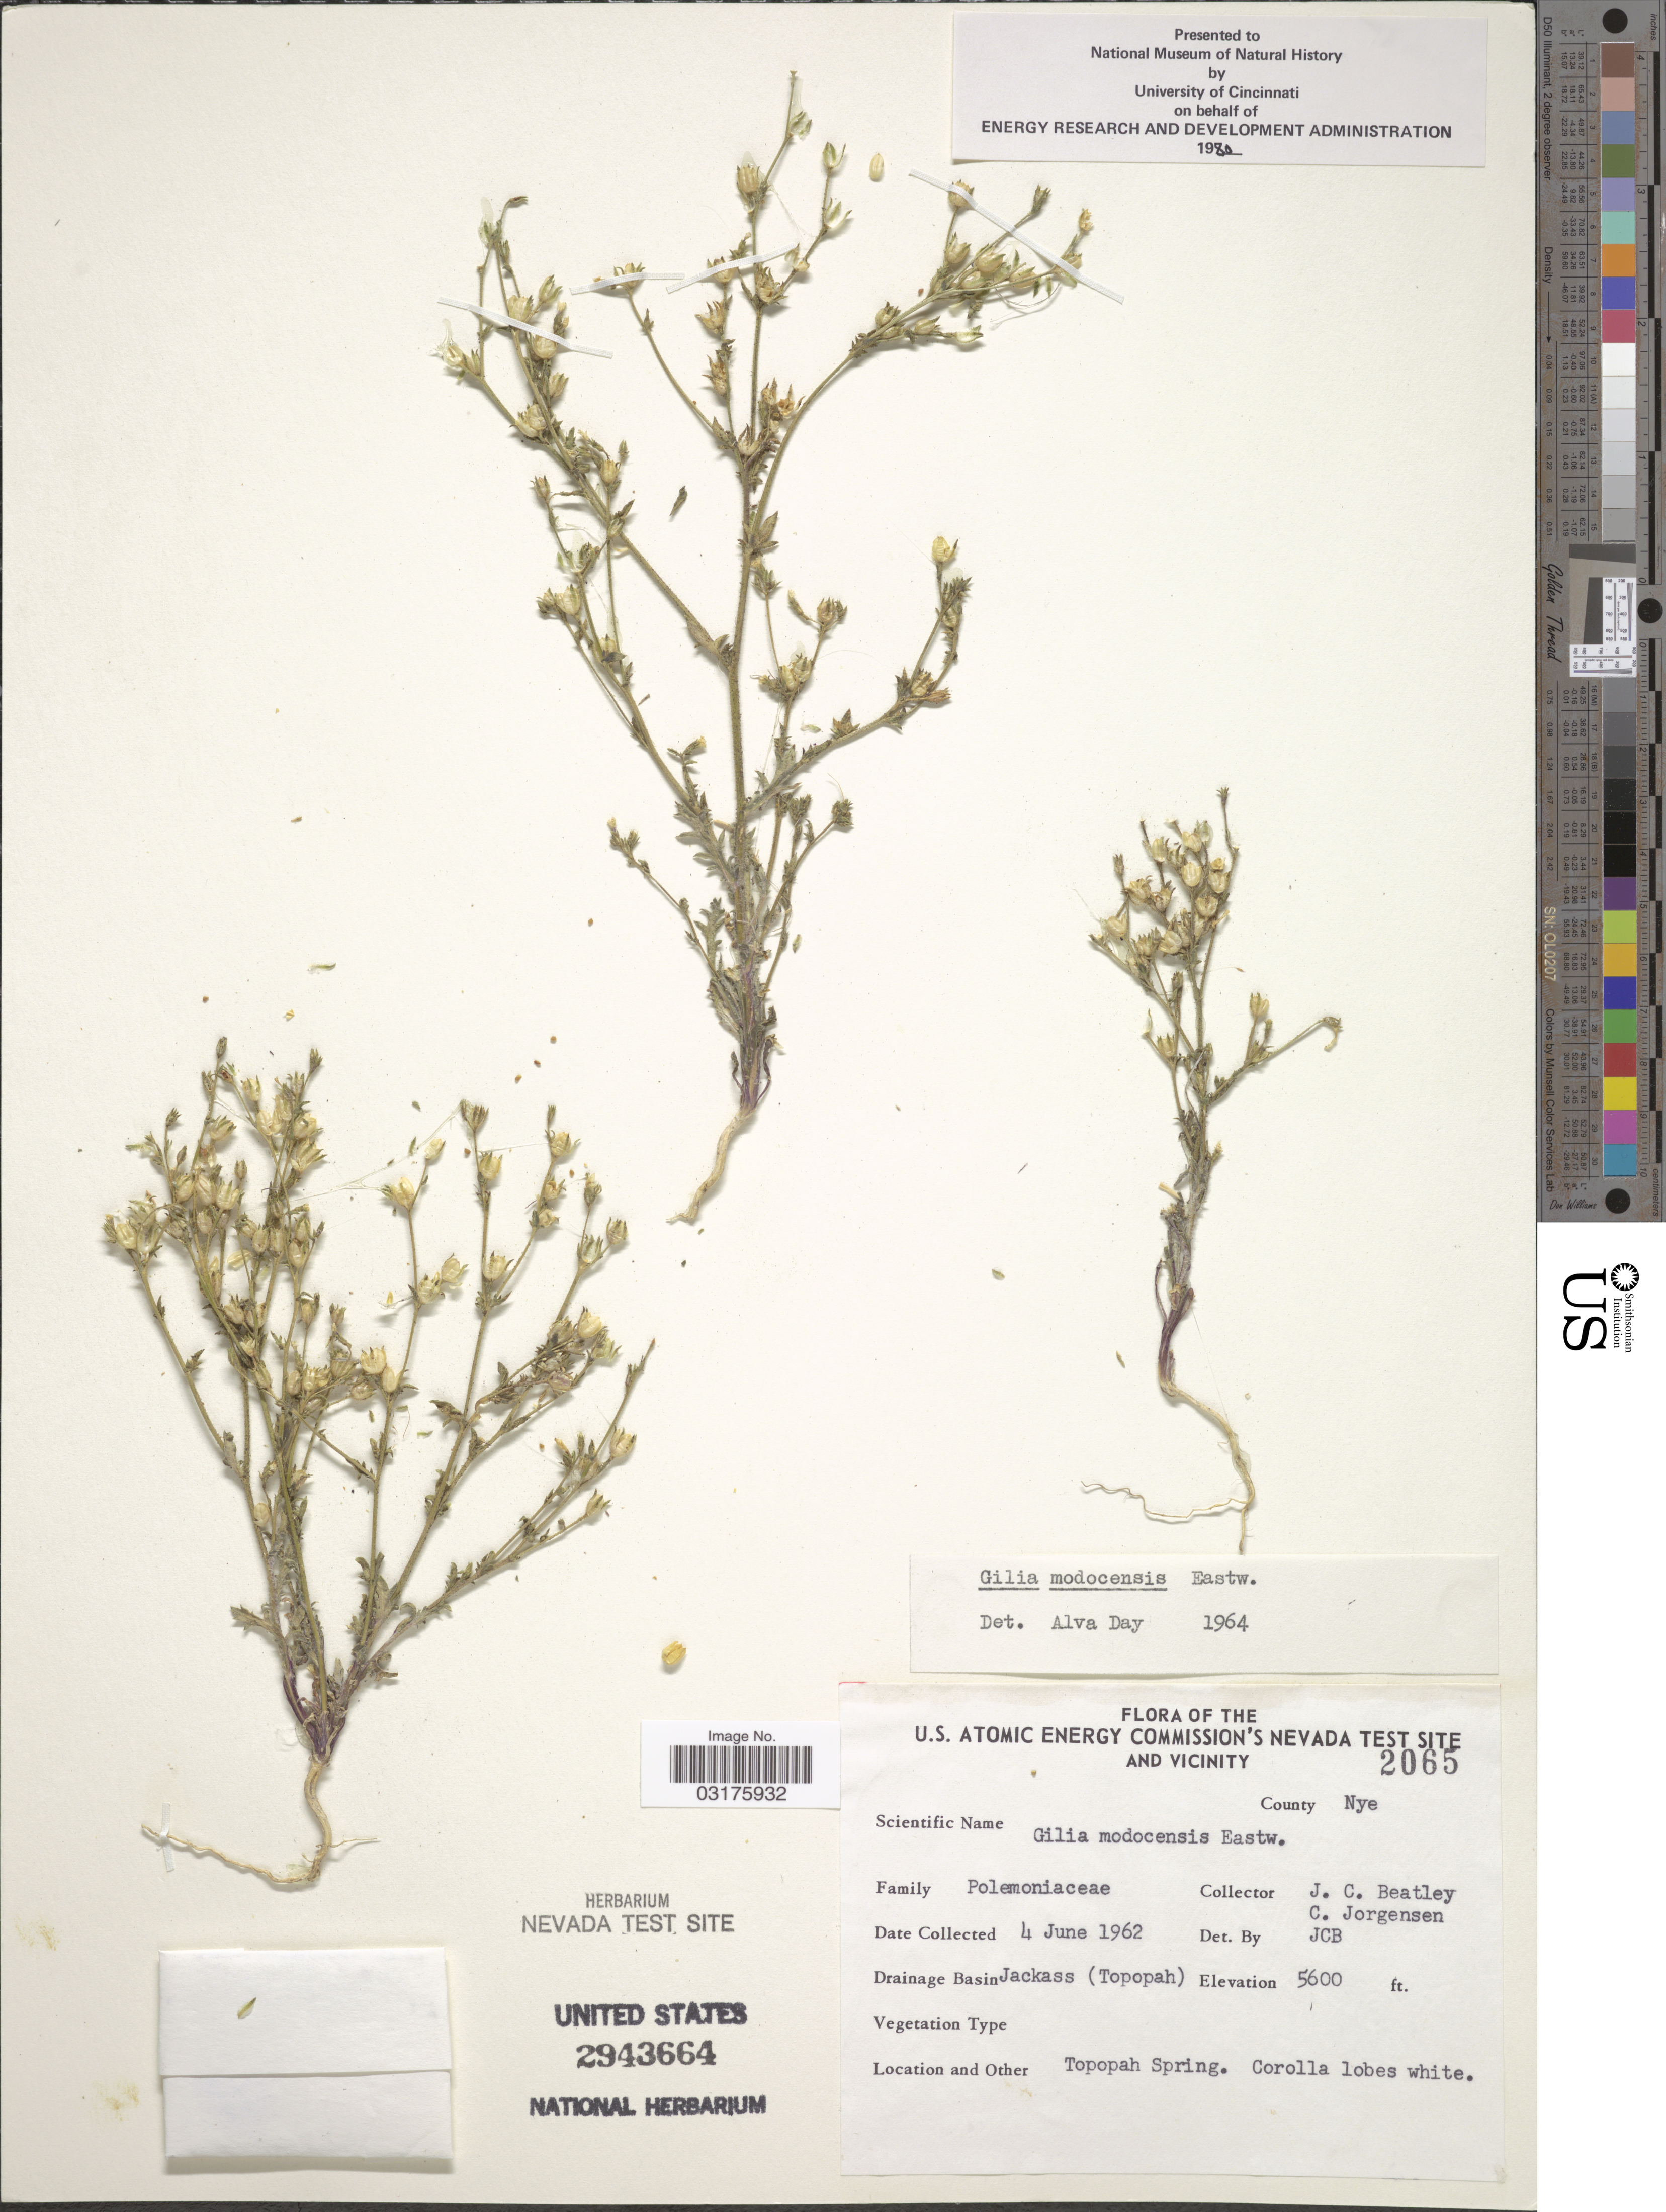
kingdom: Plantae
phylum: Tracheophyta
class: Magnoliopsida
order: Ericales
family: Polemoniaceae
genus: Gilia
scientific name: Gilia modocensis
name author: Eastw.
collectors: J. C. Beatley & C. A. Jørgensen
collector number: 2065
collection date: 1962-06-04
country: United States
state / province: Nevada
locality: U.S. Atomic Energy Commission's Nevada Test Site and Vicinity, County Nye, Drainage Basin Jackass (Topopah), Topopah Spring.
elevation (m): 1707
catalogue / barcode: US 2943664